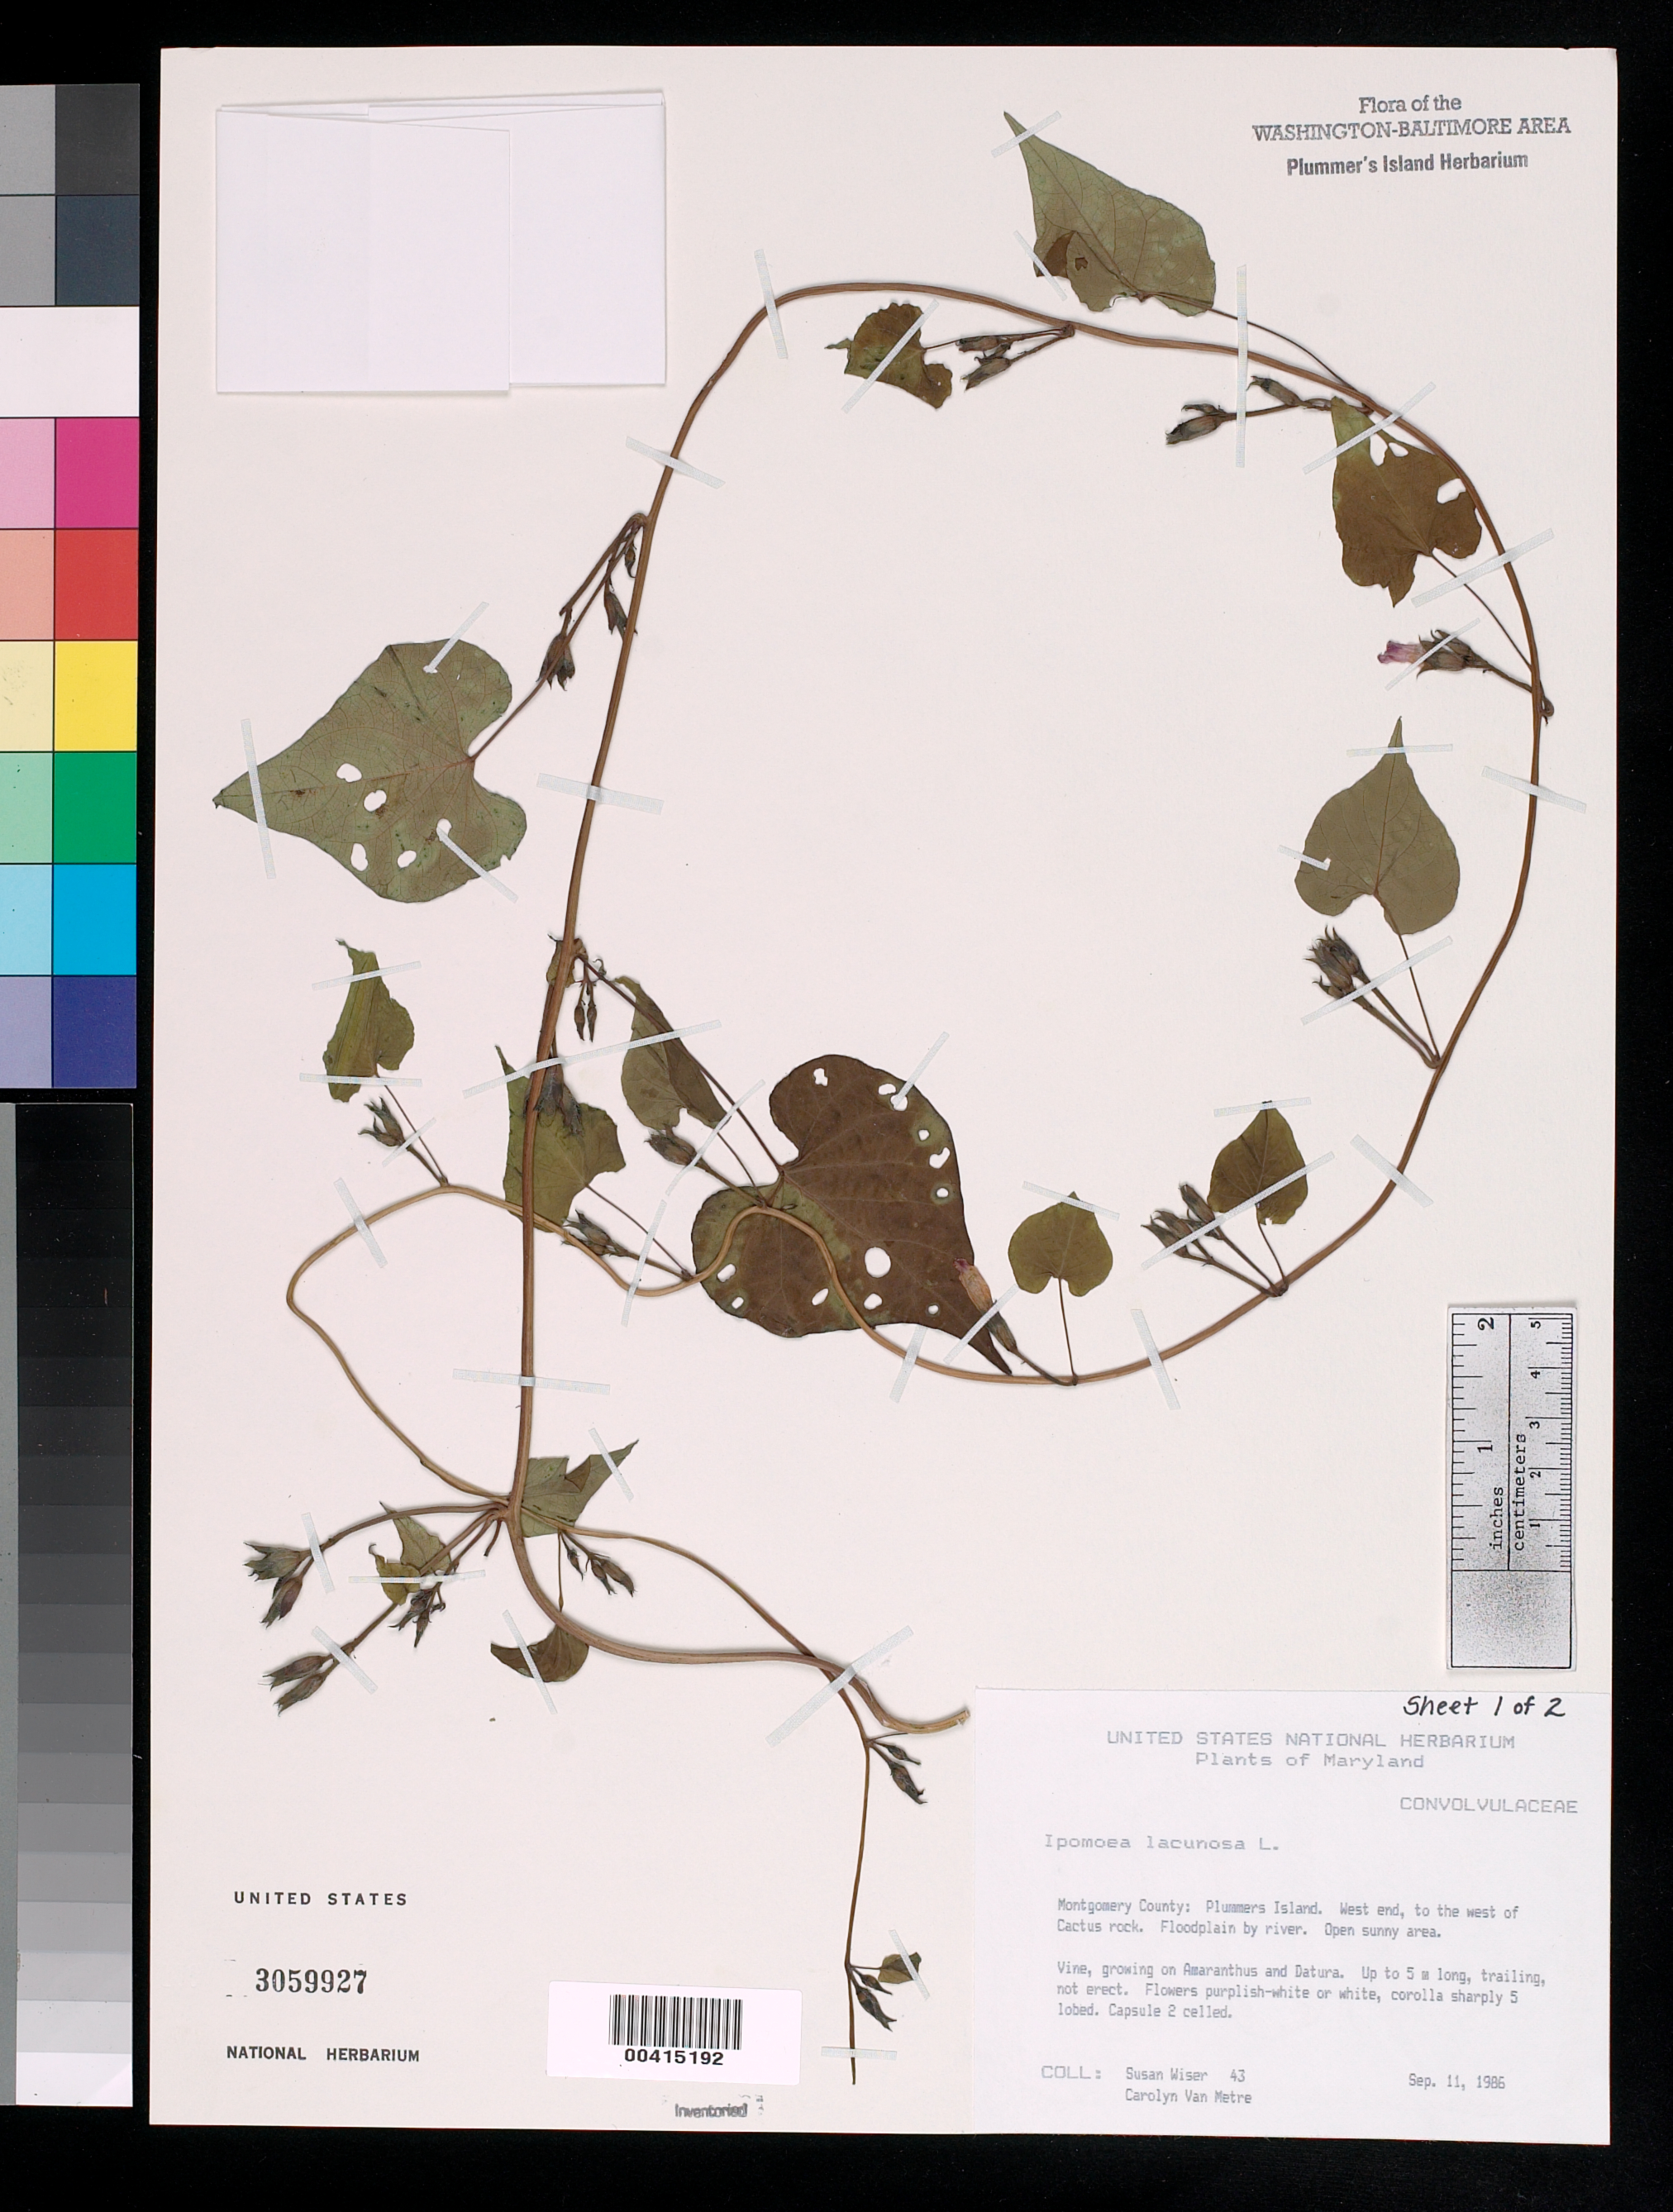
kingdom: Plantae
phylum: Tracheophyta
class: Magnoliopsida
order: Solanales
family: Convolvulaceae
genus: Ipomoea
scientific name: Ipomoea lacunosa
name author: L.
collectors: S. Wiser & C. Van metre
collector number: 43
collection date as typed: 11 Sep 1986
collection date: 1986-09-11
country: United States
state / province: Maryland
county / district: Montgomery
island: Plummers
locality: Plummer's Island; west end, to the west of Cactus Rock. C. & O. Canal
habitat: Floodplain by river. Open sunny area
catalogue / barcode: US 3059927